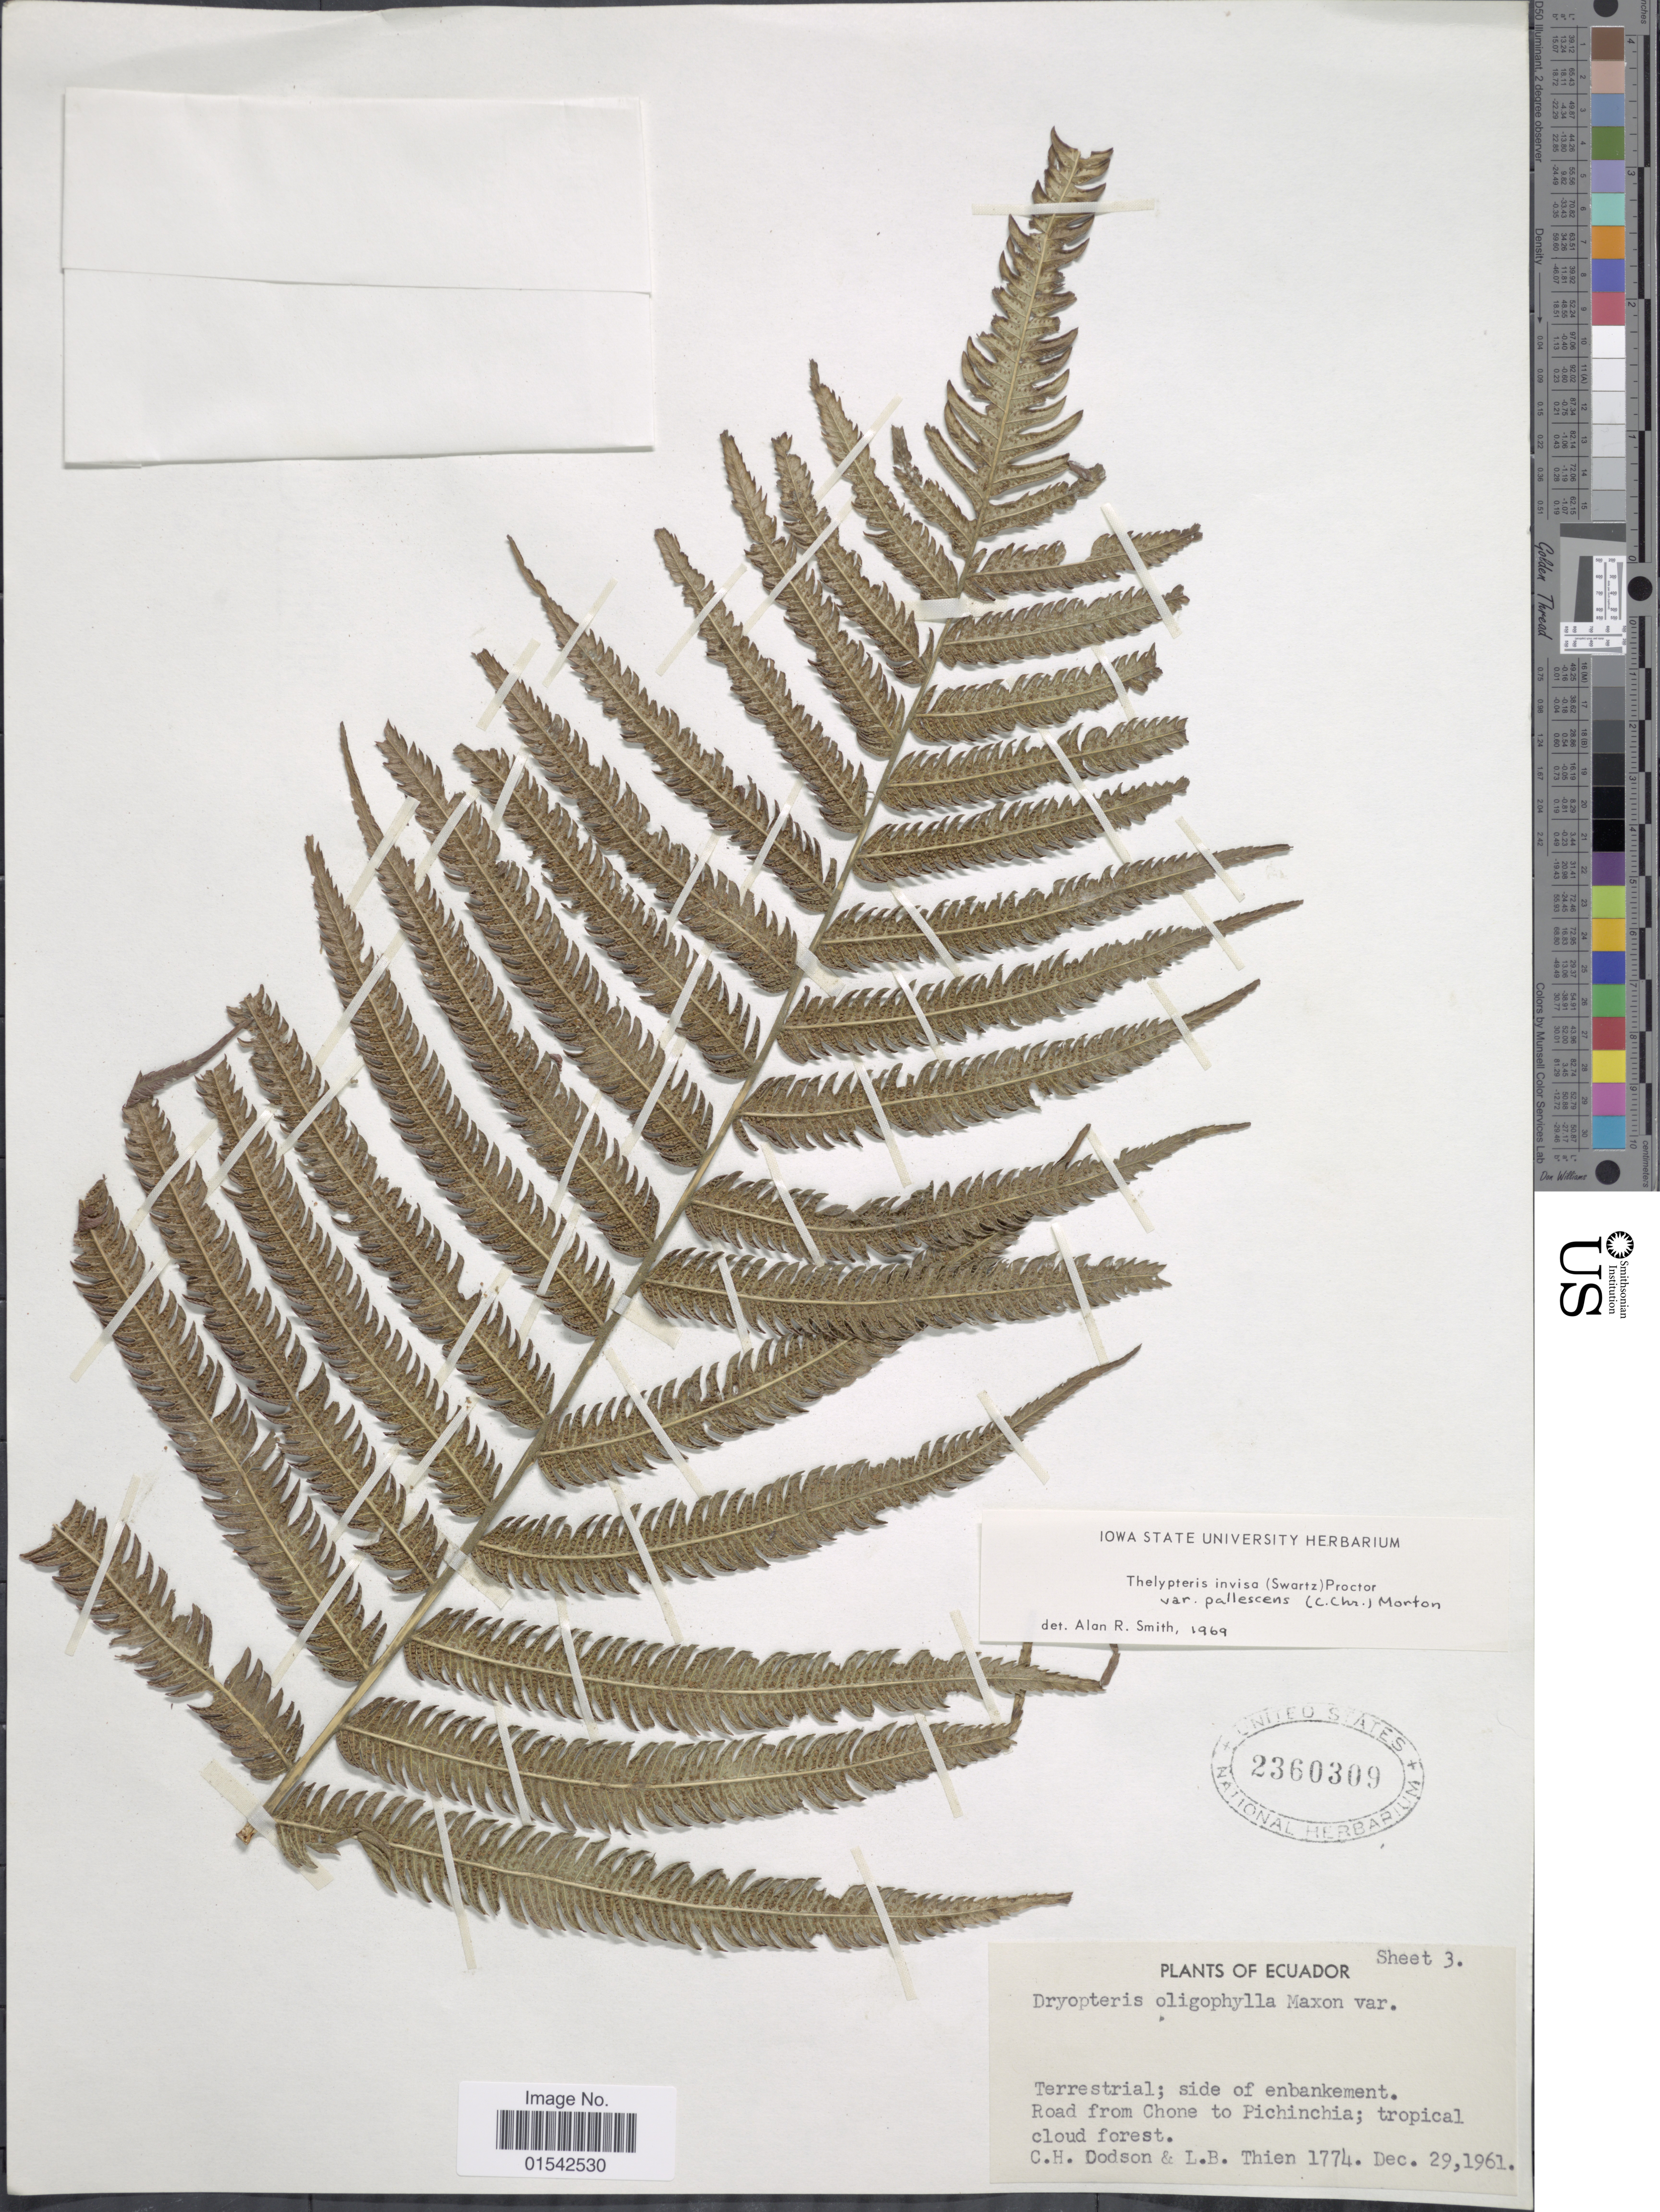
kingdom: Plantae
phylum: Tracheophyta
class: Polypodiopsida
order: Polypodiales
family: Thelypteridaceae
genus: Cyclosorus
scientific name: Cyclosorus grandis (A.R. Sm.) var. pallescens (C. Chr.) comb. ined.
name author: (A.R. Sm.)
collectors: C. H. Dodson & L. Thien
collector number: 1774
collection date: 1961-12-29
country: Ecuador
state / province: Pichincha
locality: Road from Chone to Pichinchia; tropical cloud forest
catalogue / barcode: US 2360309